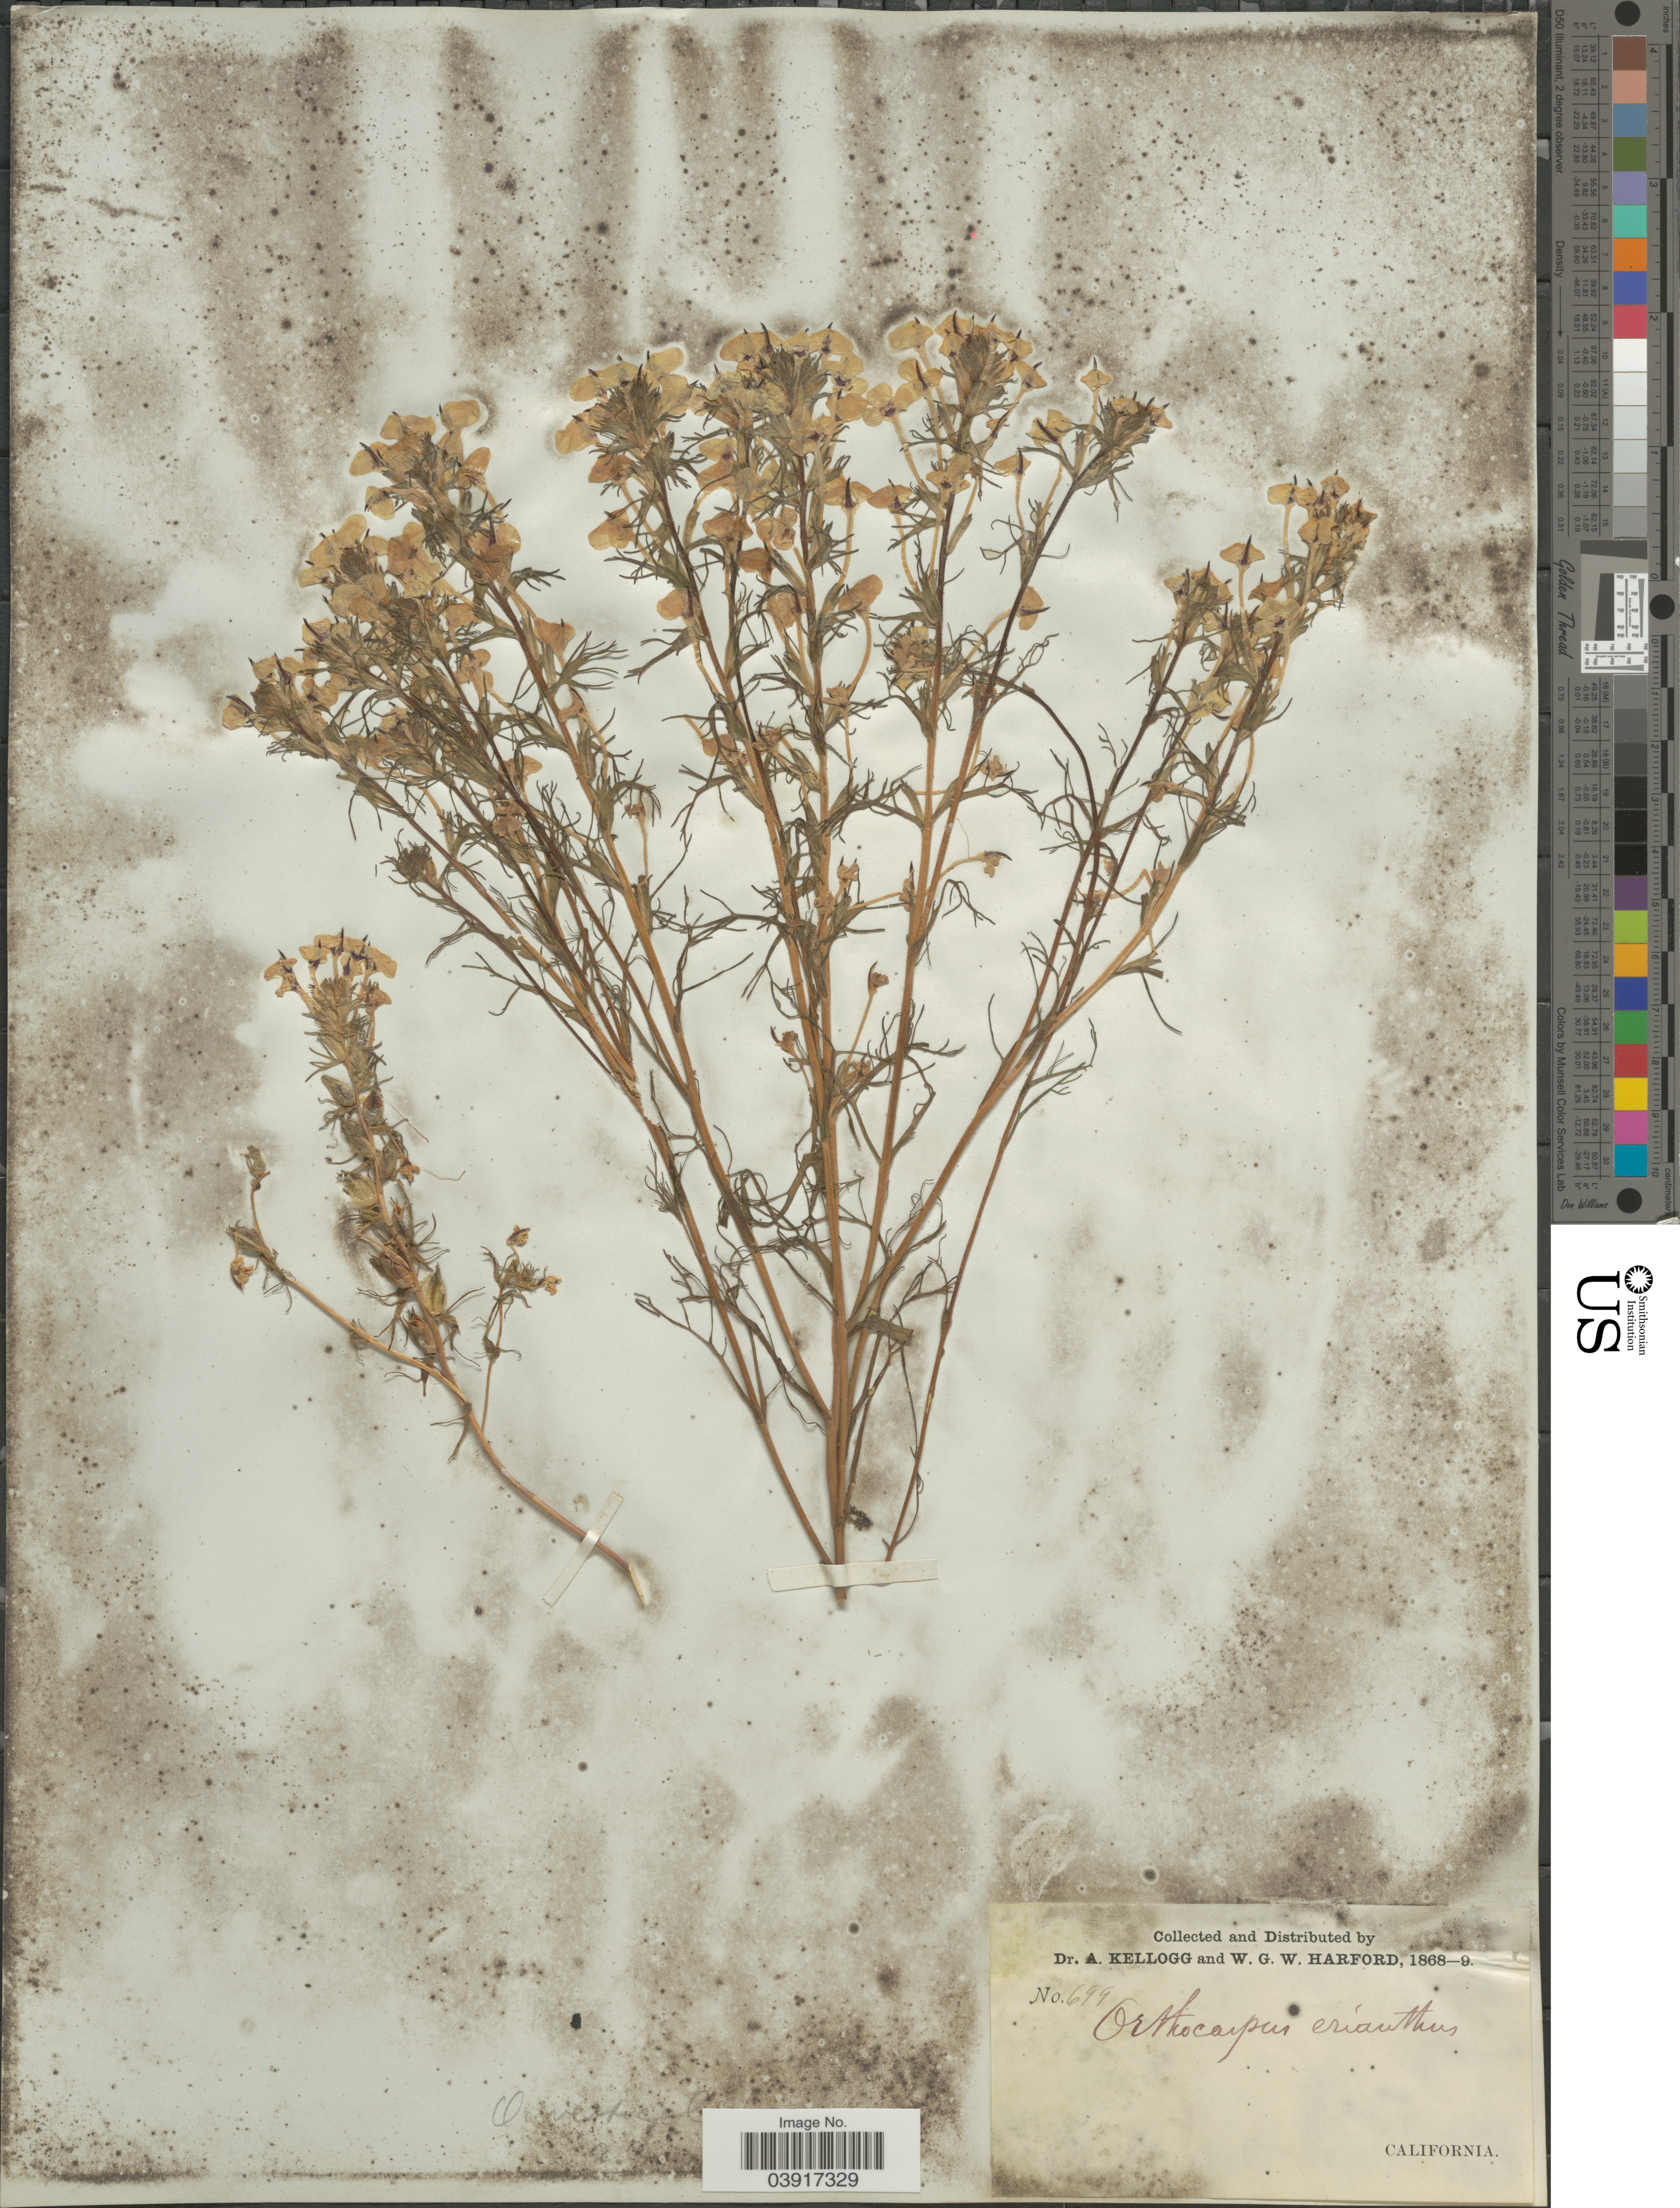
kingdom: Plantae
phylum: Tracheophyta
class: Magnoliopsida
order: Lamiales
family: Orobanchaceae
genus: Orthocarpus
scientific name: Orthocarpus erianthus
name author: Benth.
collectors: A. Kellogg & W. G. W. Harford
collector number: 699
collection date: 1868/1869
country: United States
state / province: California